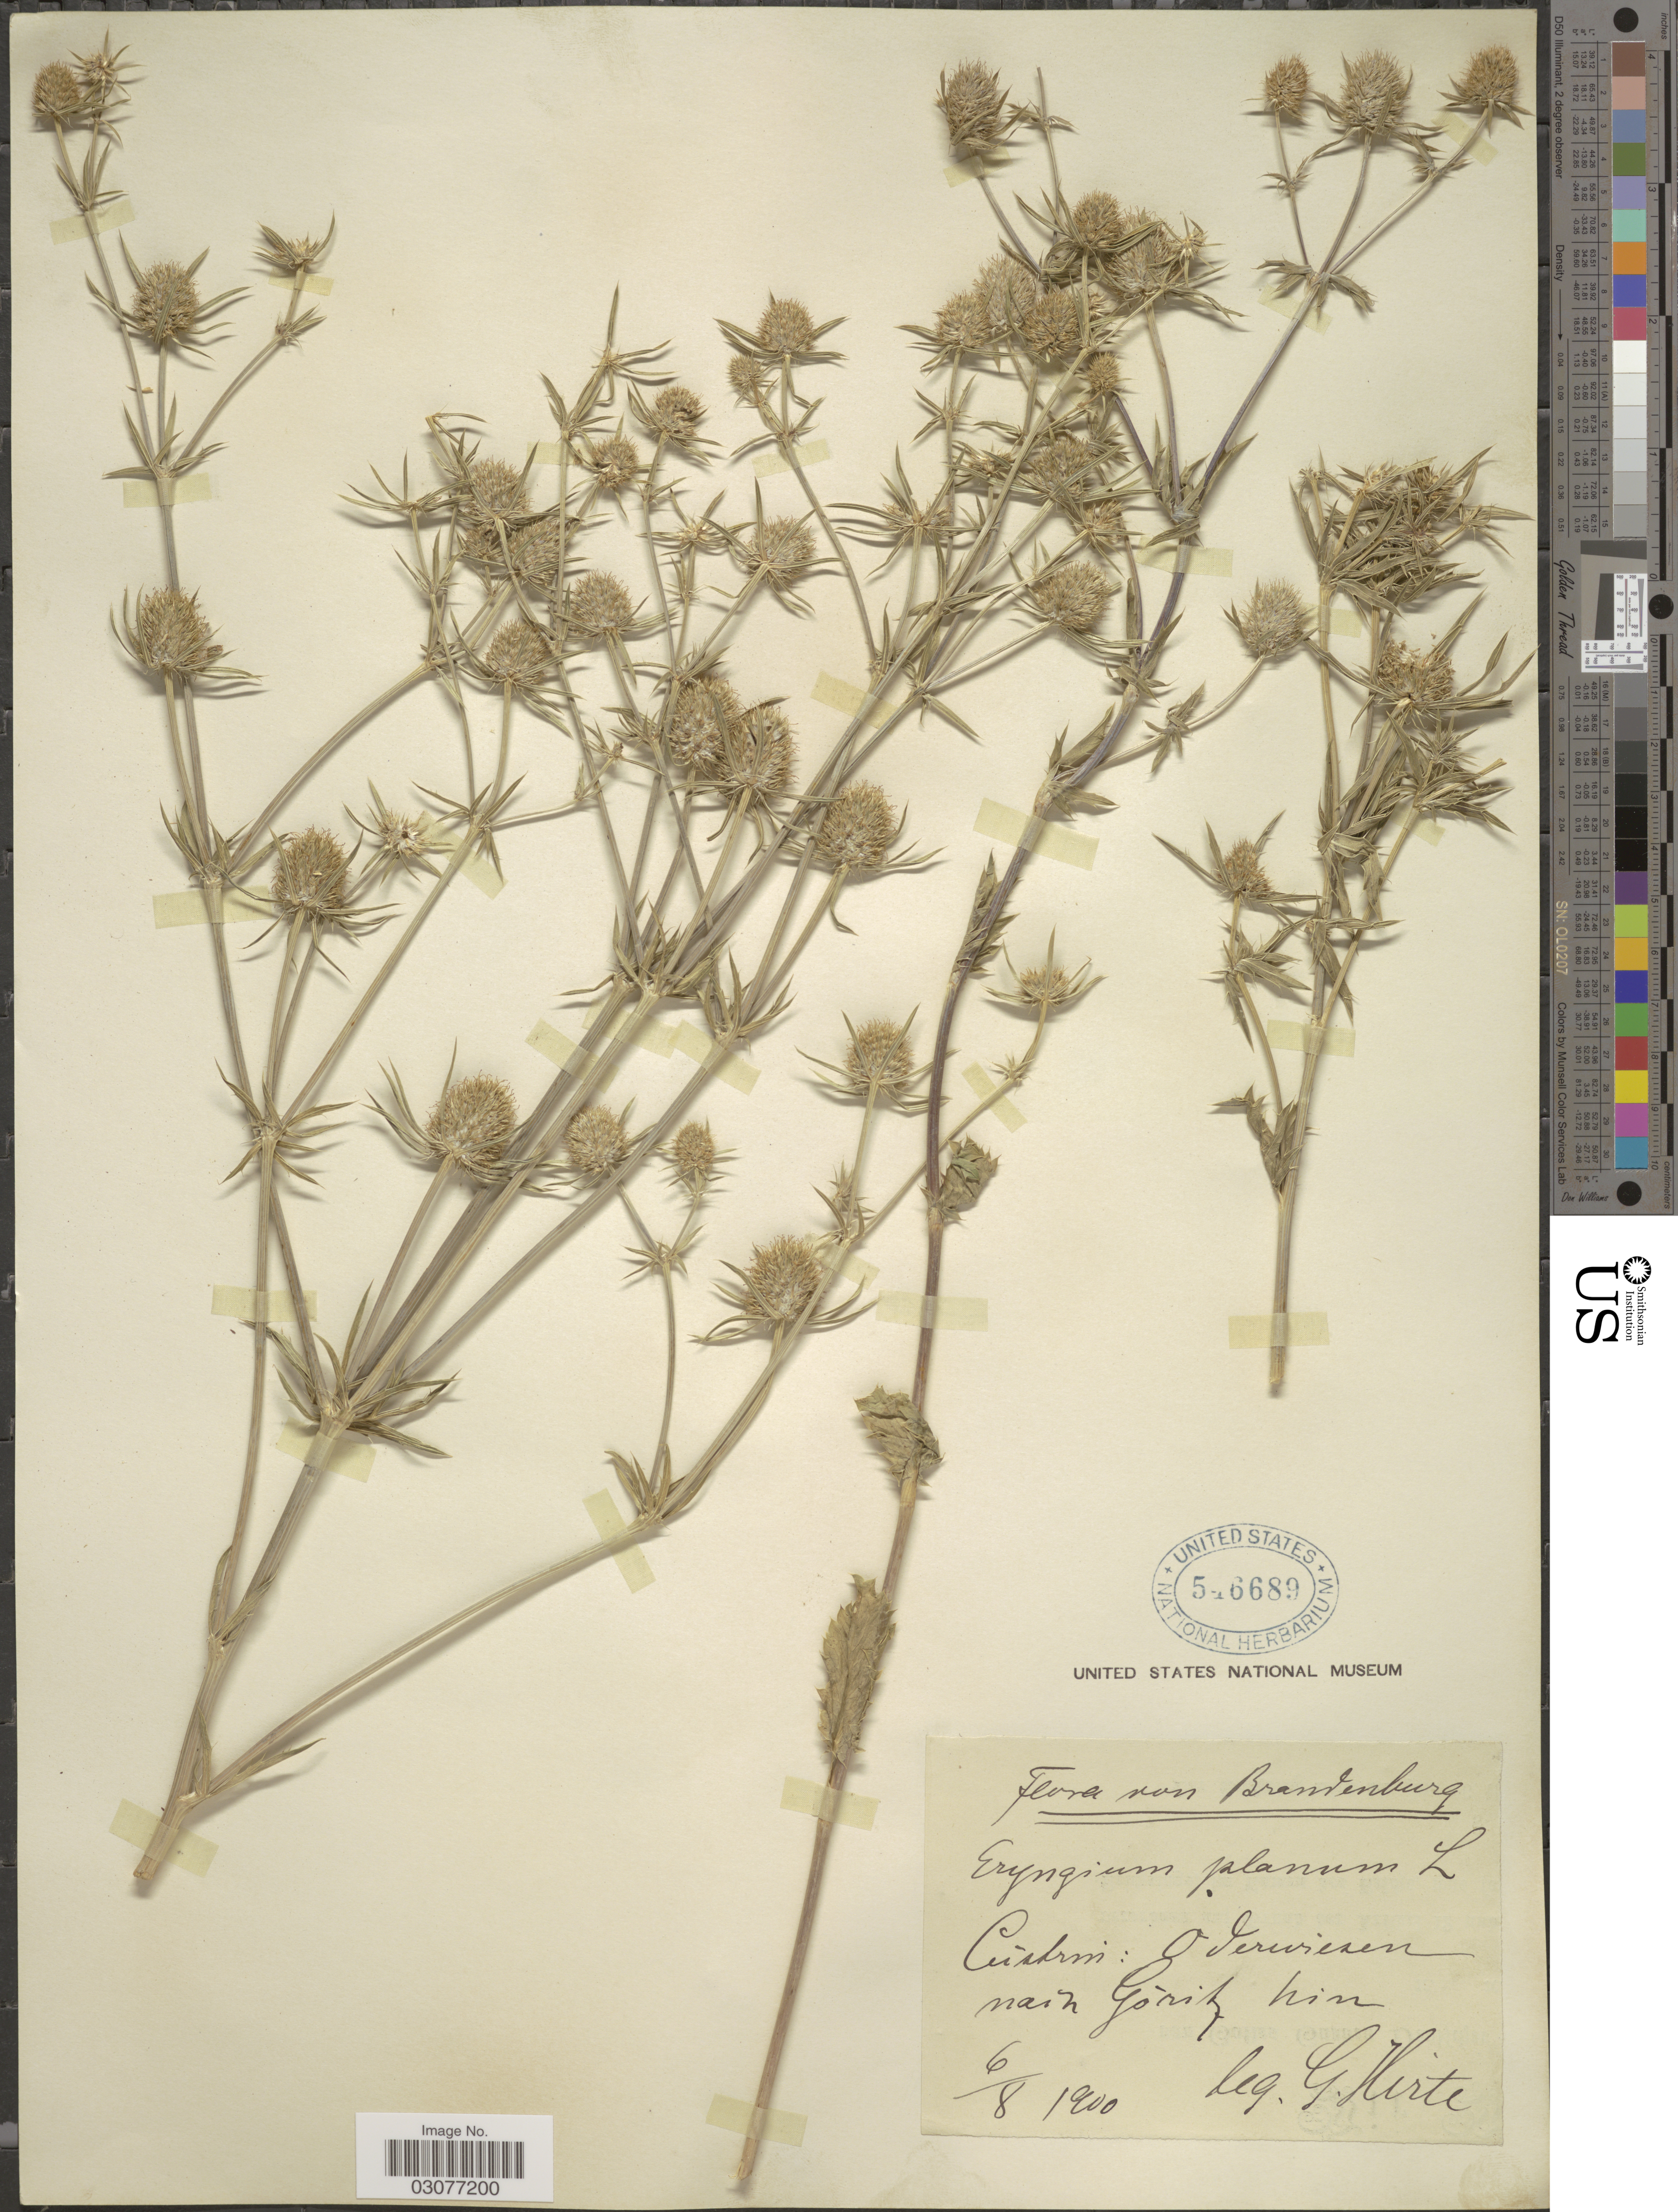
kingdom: Plantae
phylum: Tracheophyta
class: Magnoliopsida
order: Apiales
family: Apiaceae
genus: Eryngium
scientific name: Eryngium planum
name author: L.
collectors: G. Hirte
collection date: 1900-08-06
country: Germany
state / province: Brandenburg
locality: Ceiatrin: Oderwiezen nach Gòritz hin. [interpreted]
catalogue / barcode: US 546689